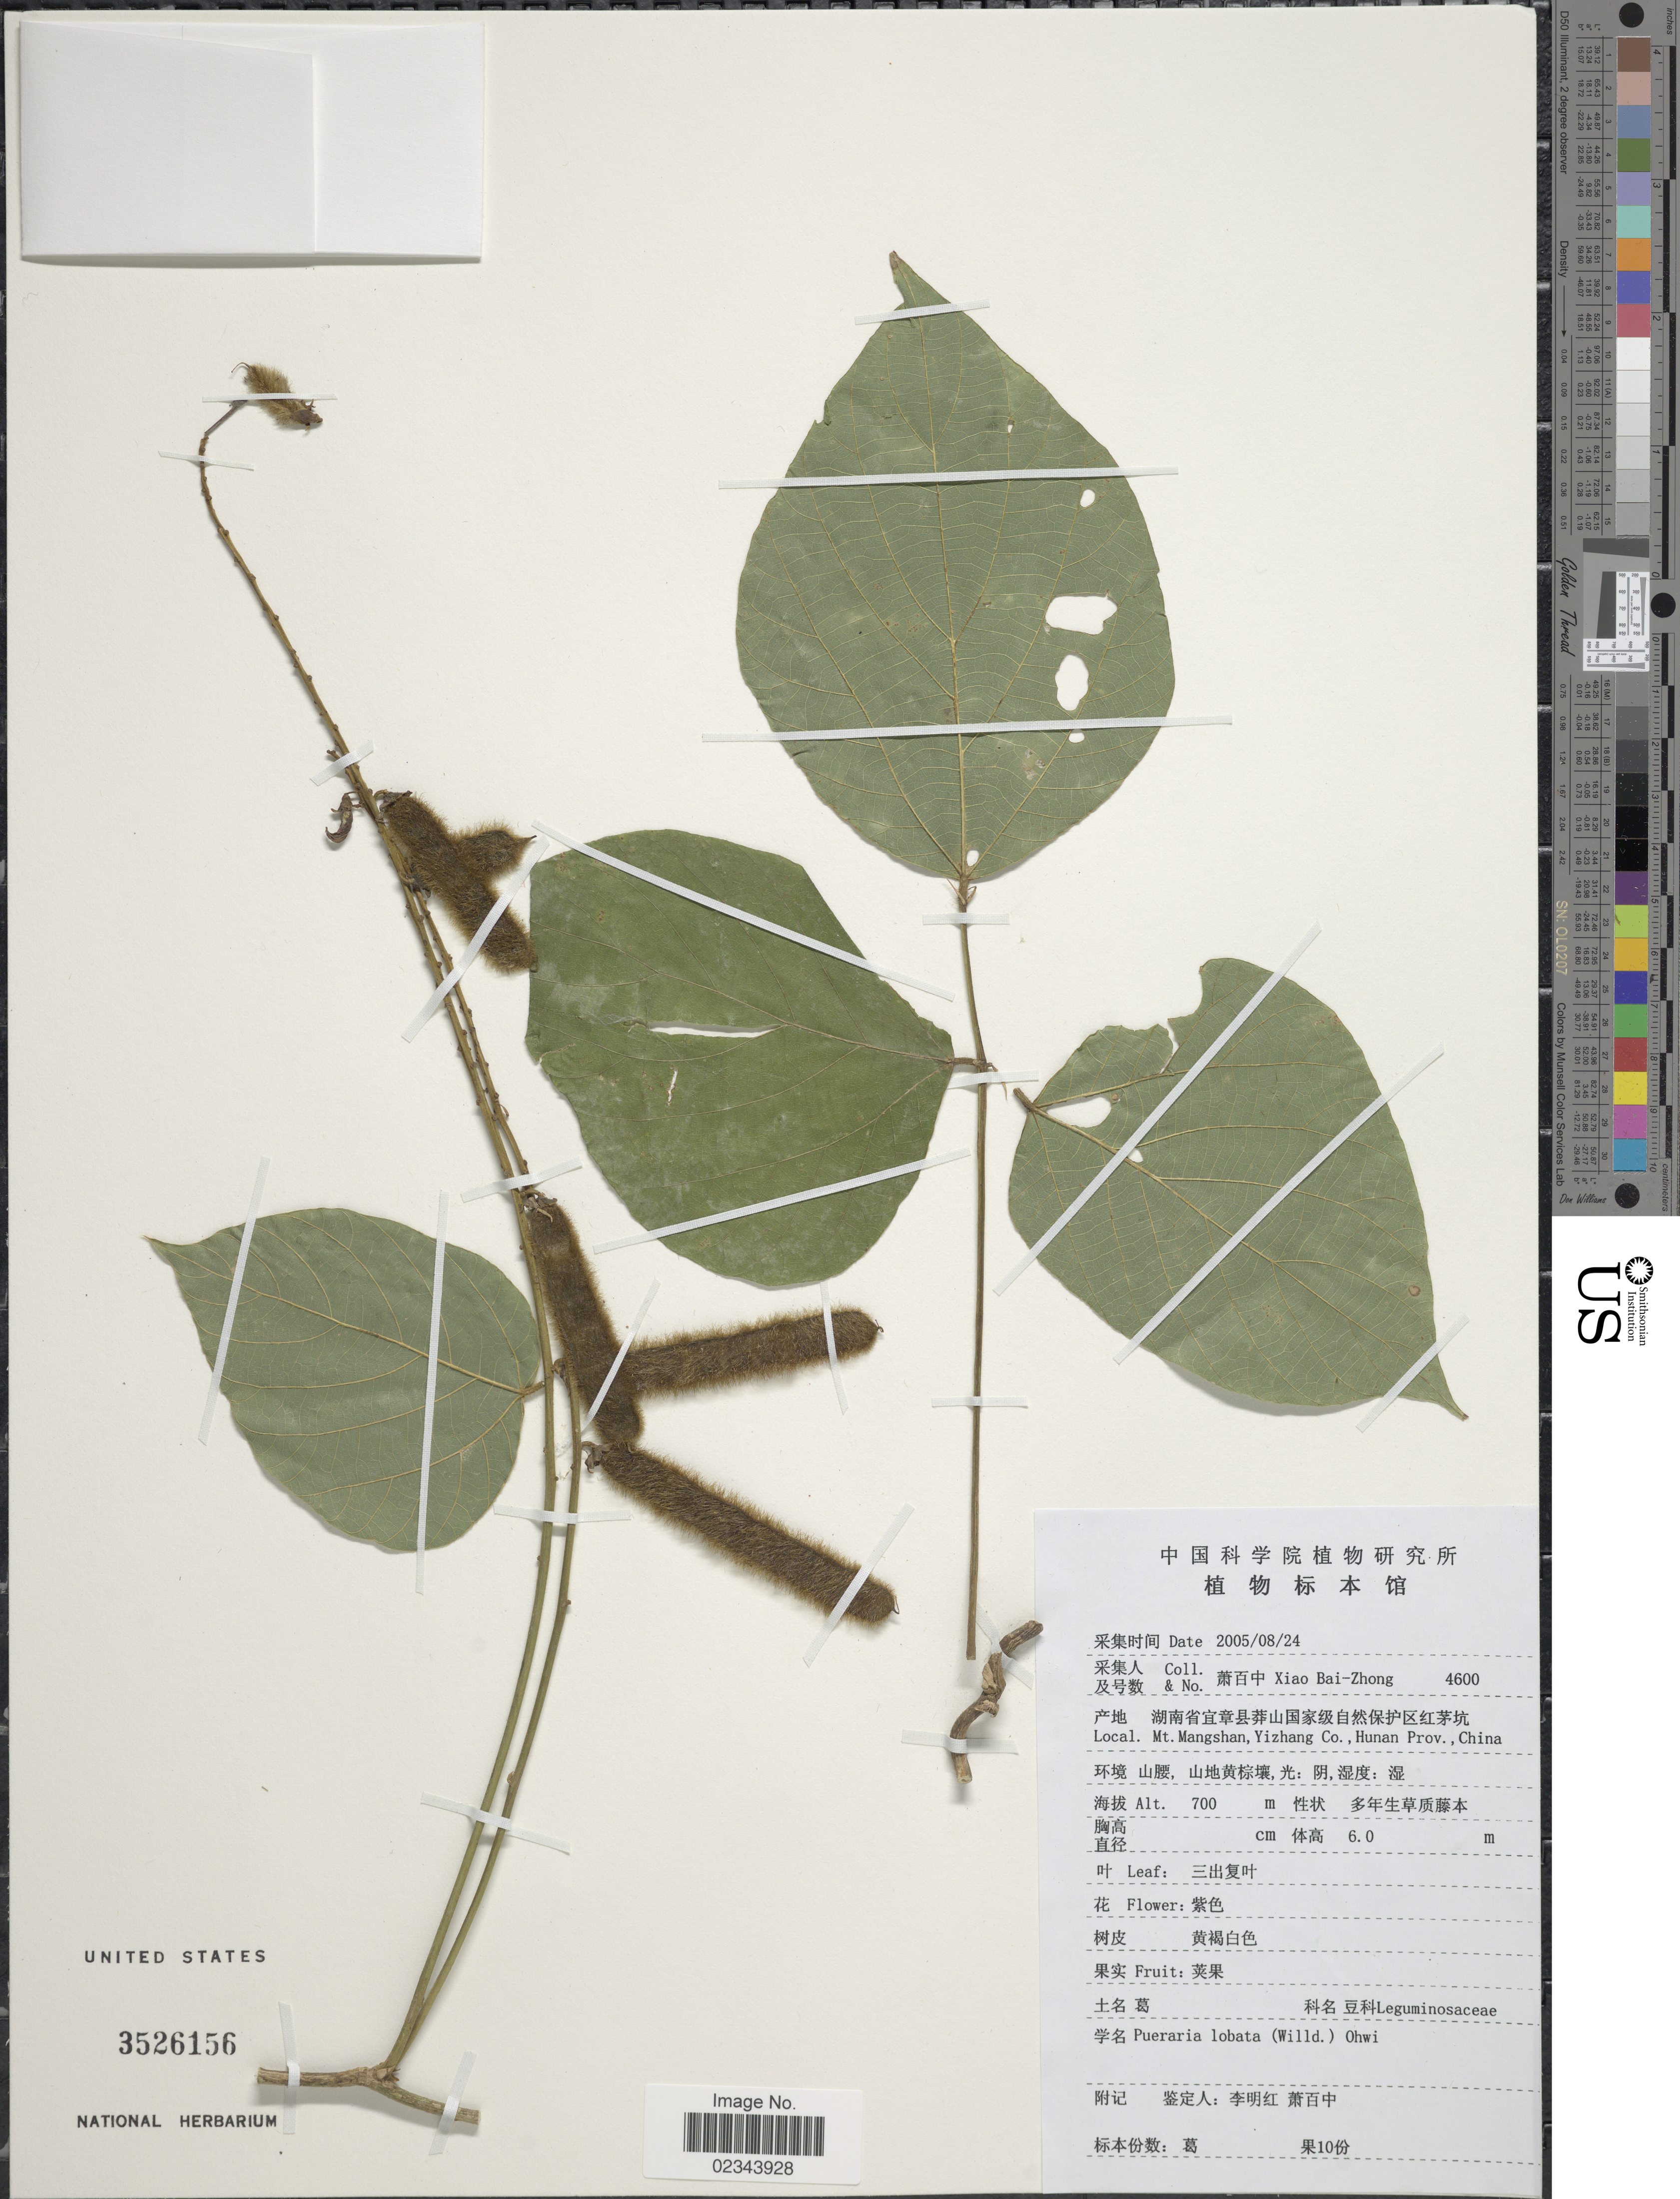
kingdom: Plantae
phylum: Tracheophyta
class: Magnoliopsida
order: Fabales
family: Fabaceae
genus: Pueraria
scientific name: Pueraria lobata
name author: (Willd.) Ohwi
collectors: B. Z. Xiao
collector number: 4600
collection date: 2005-08-24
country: China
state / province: Hunan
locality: Mt. Mangshan, Yizhang Co.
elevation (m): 700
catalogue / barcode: US 3526156